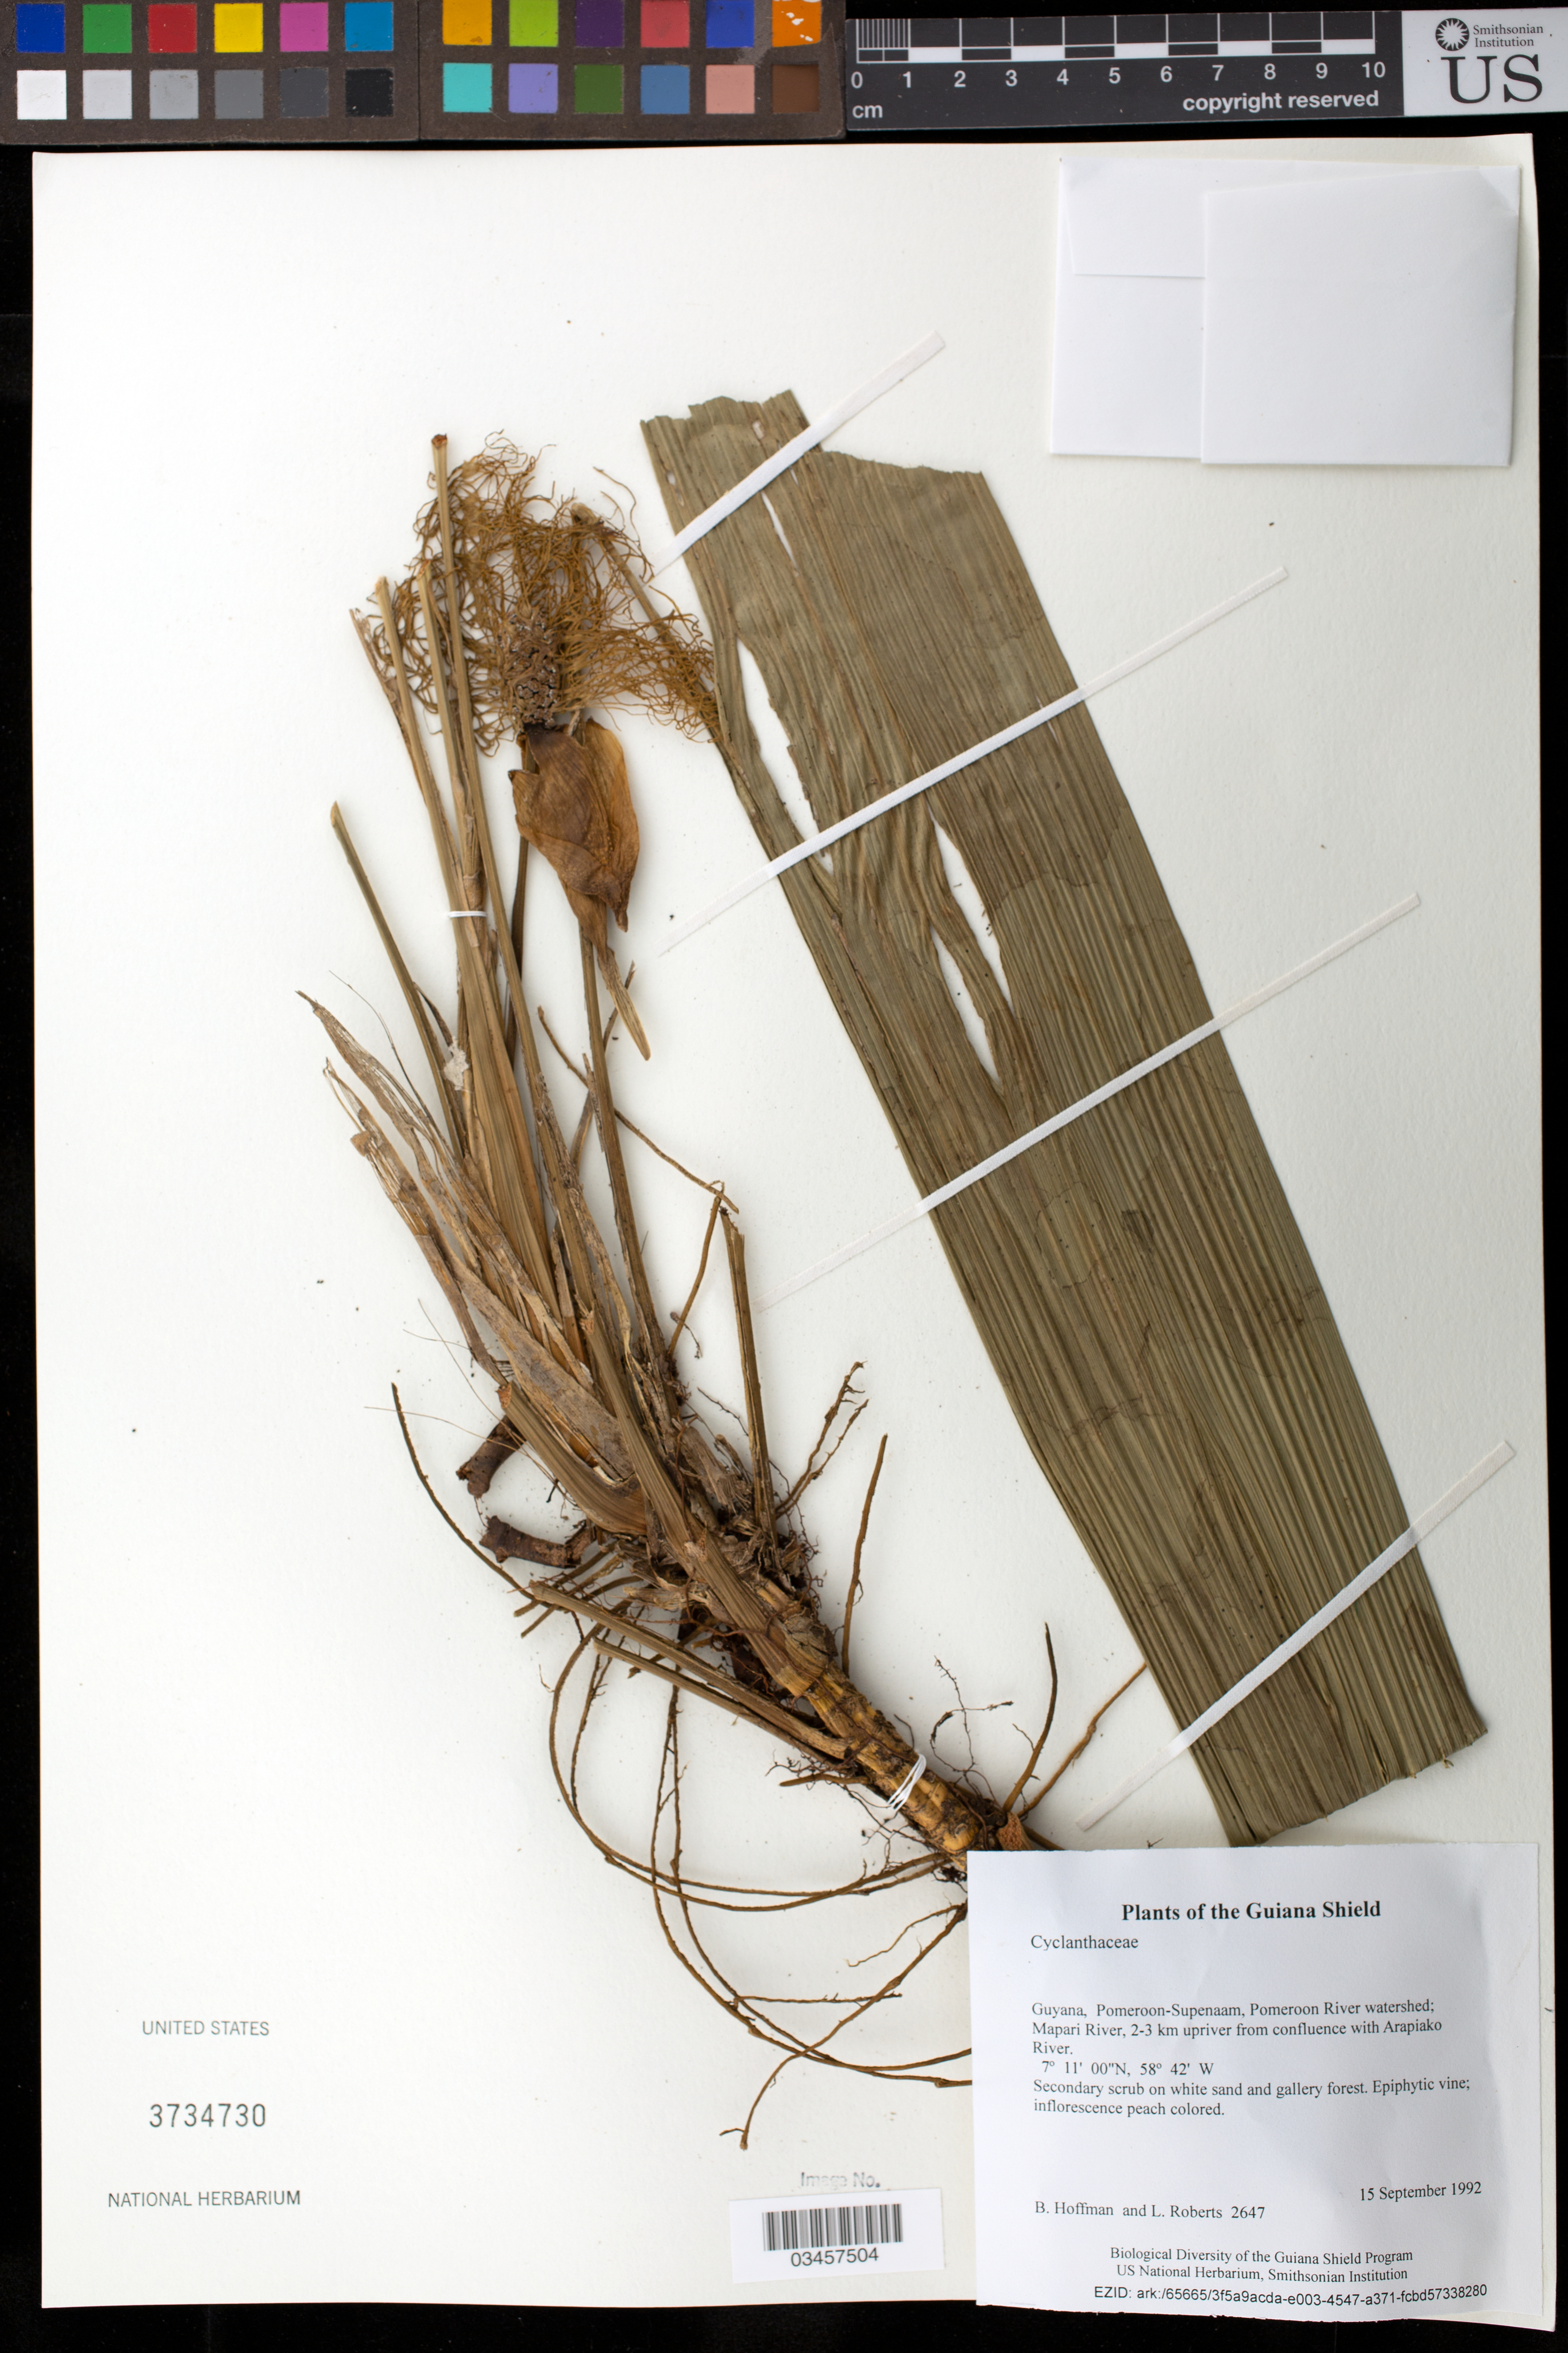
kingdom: Plantae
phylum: Tracheophyta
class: Liliopsida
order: Pandanales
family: Cyclanthaceae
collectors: B. Hoffman & L. Roberts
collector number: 2647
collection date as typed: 15 September 1992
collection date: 1992-09-15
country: Guyana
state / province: Pomeroon-Supenaam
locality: Pomeroon River watershed; Mapari River, 2-3 km upriver from confluence with Arapiako River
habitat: Secondary scrub on white sand and gallery forest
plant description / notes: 2 m up on small tree Unicate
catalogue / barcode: US 3734730